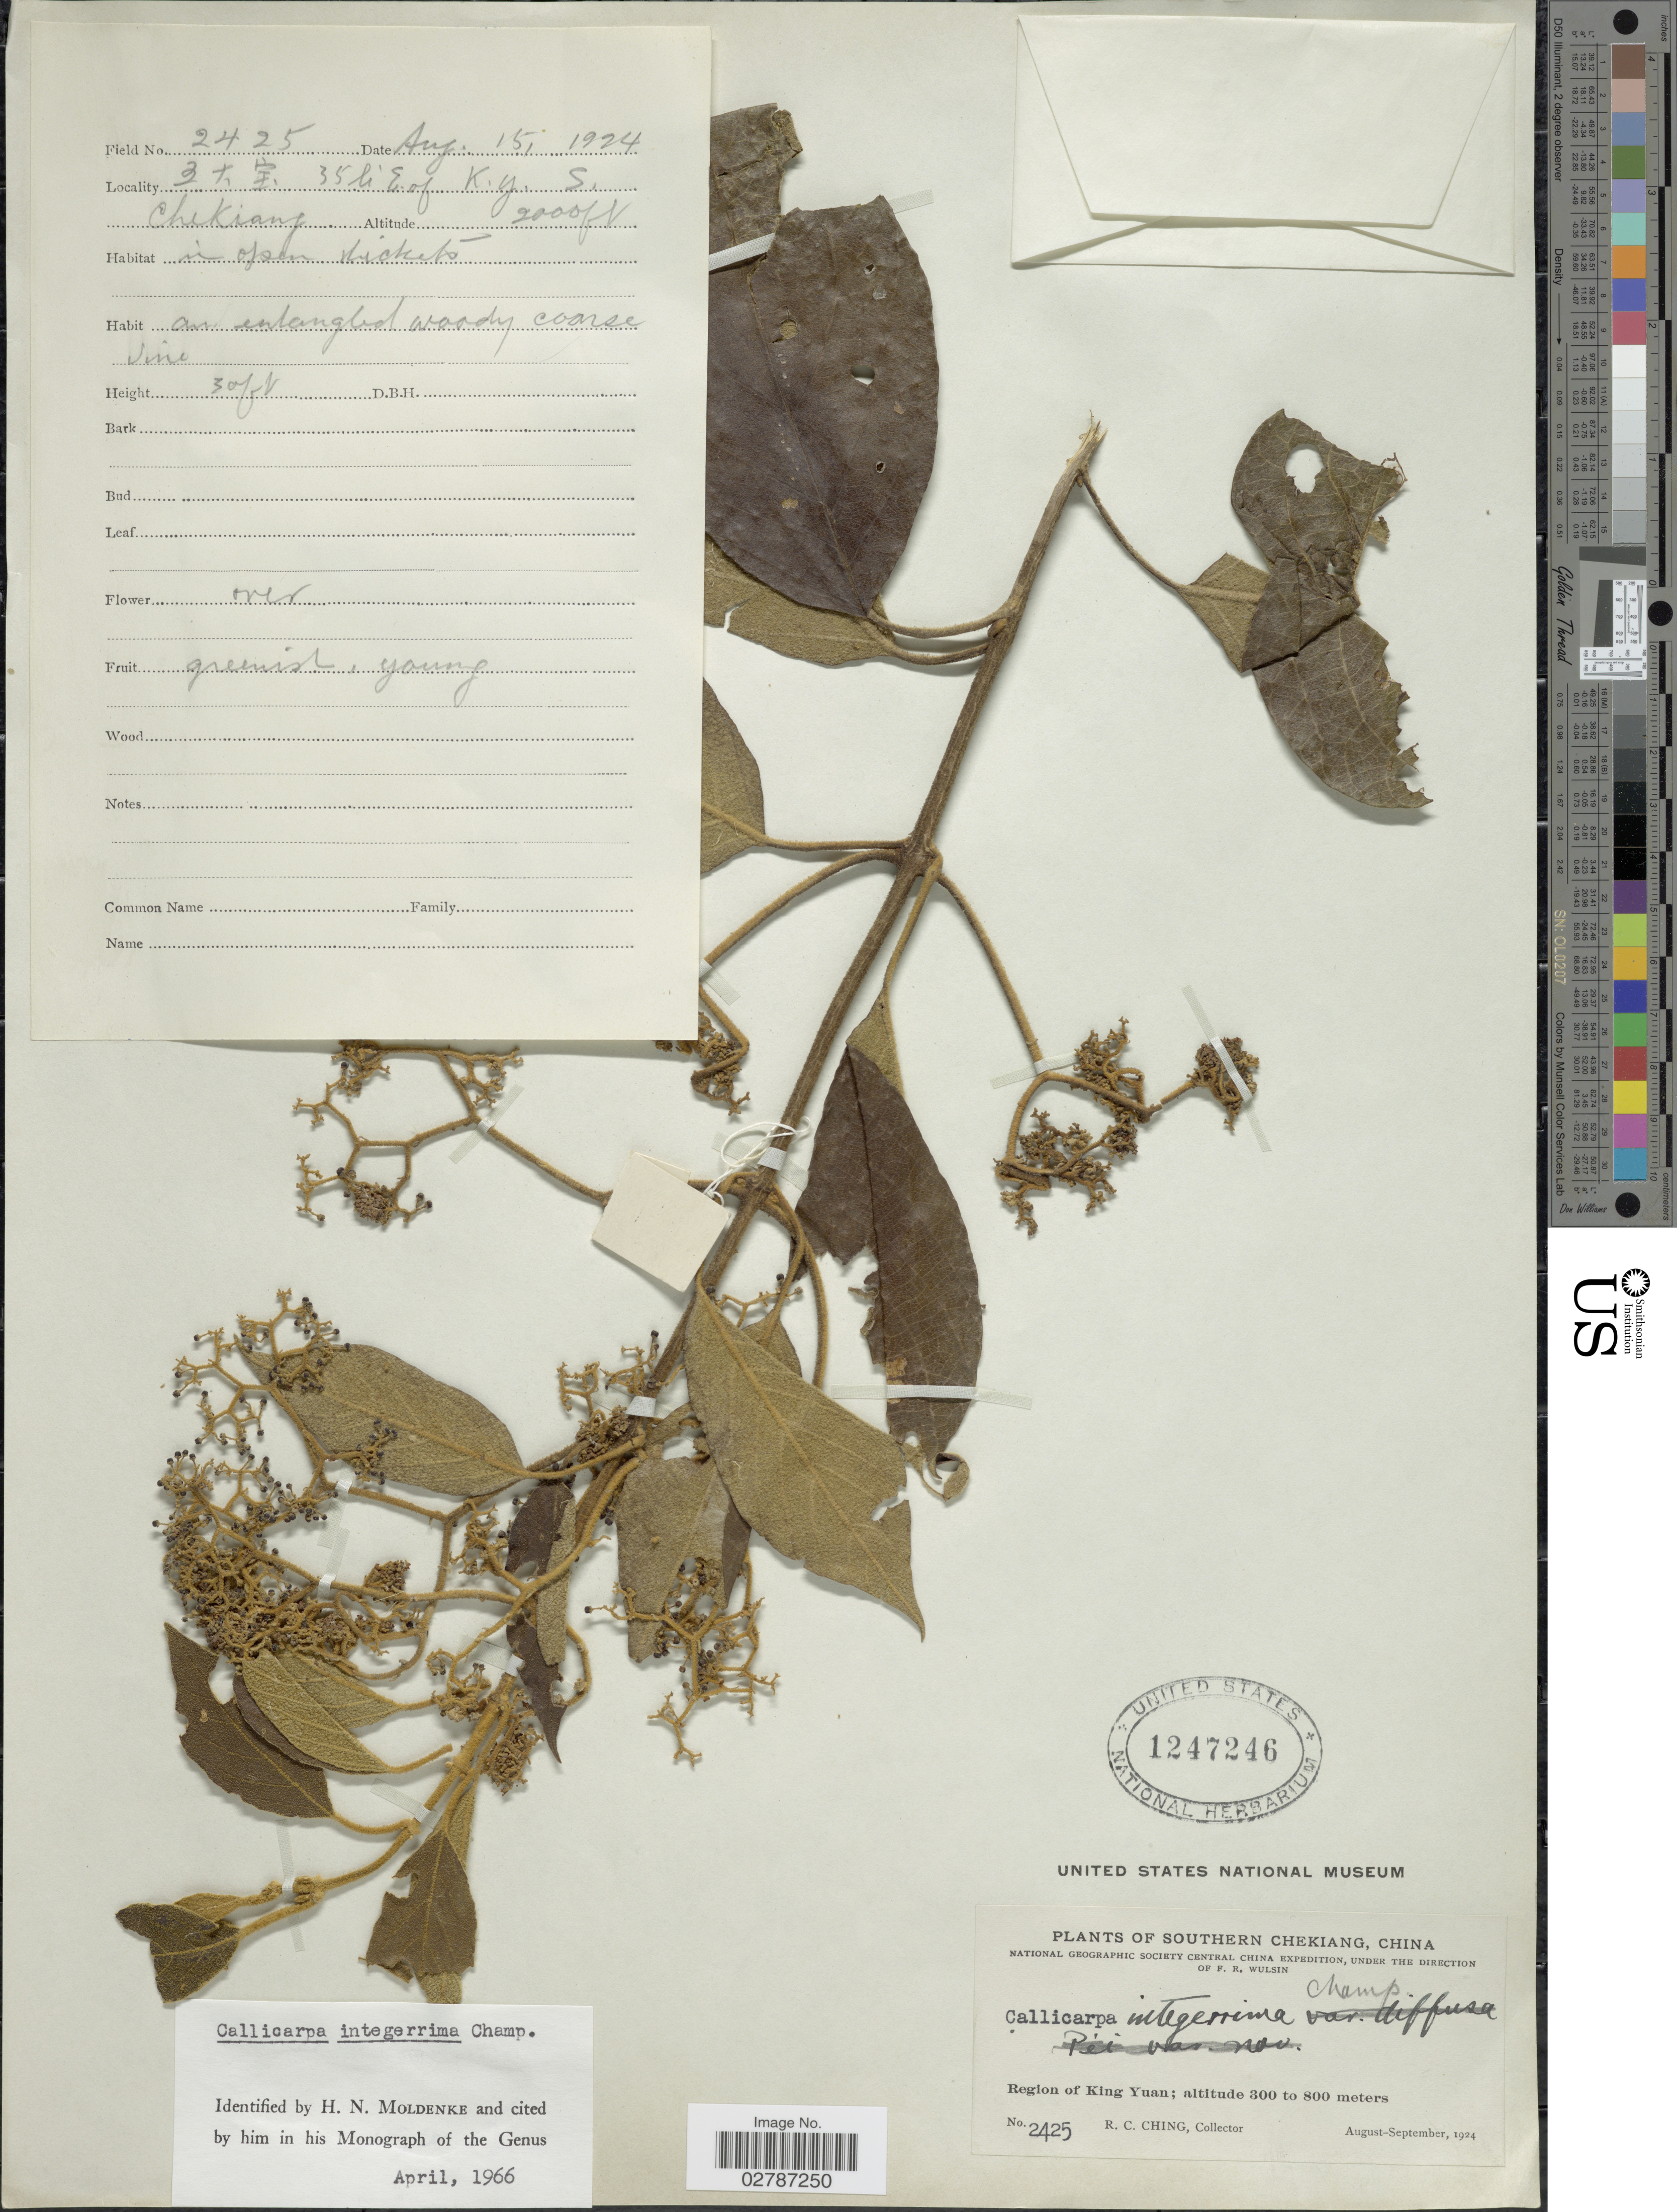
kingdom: Plantae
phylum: Tracheophyta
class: Magnoliopsida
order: Lamiales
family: Lamiaceae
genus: Callicarpa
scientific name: Callicarpa integerrima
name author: Champ. ex Benth.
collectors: R. C. Ching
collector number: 2425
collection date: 1924-08-15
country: China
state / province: Zhejiang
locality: Region of King Yuan. 35 li E. of K.Y. S. Chekiang.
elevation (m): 610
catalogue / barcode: US 1247246